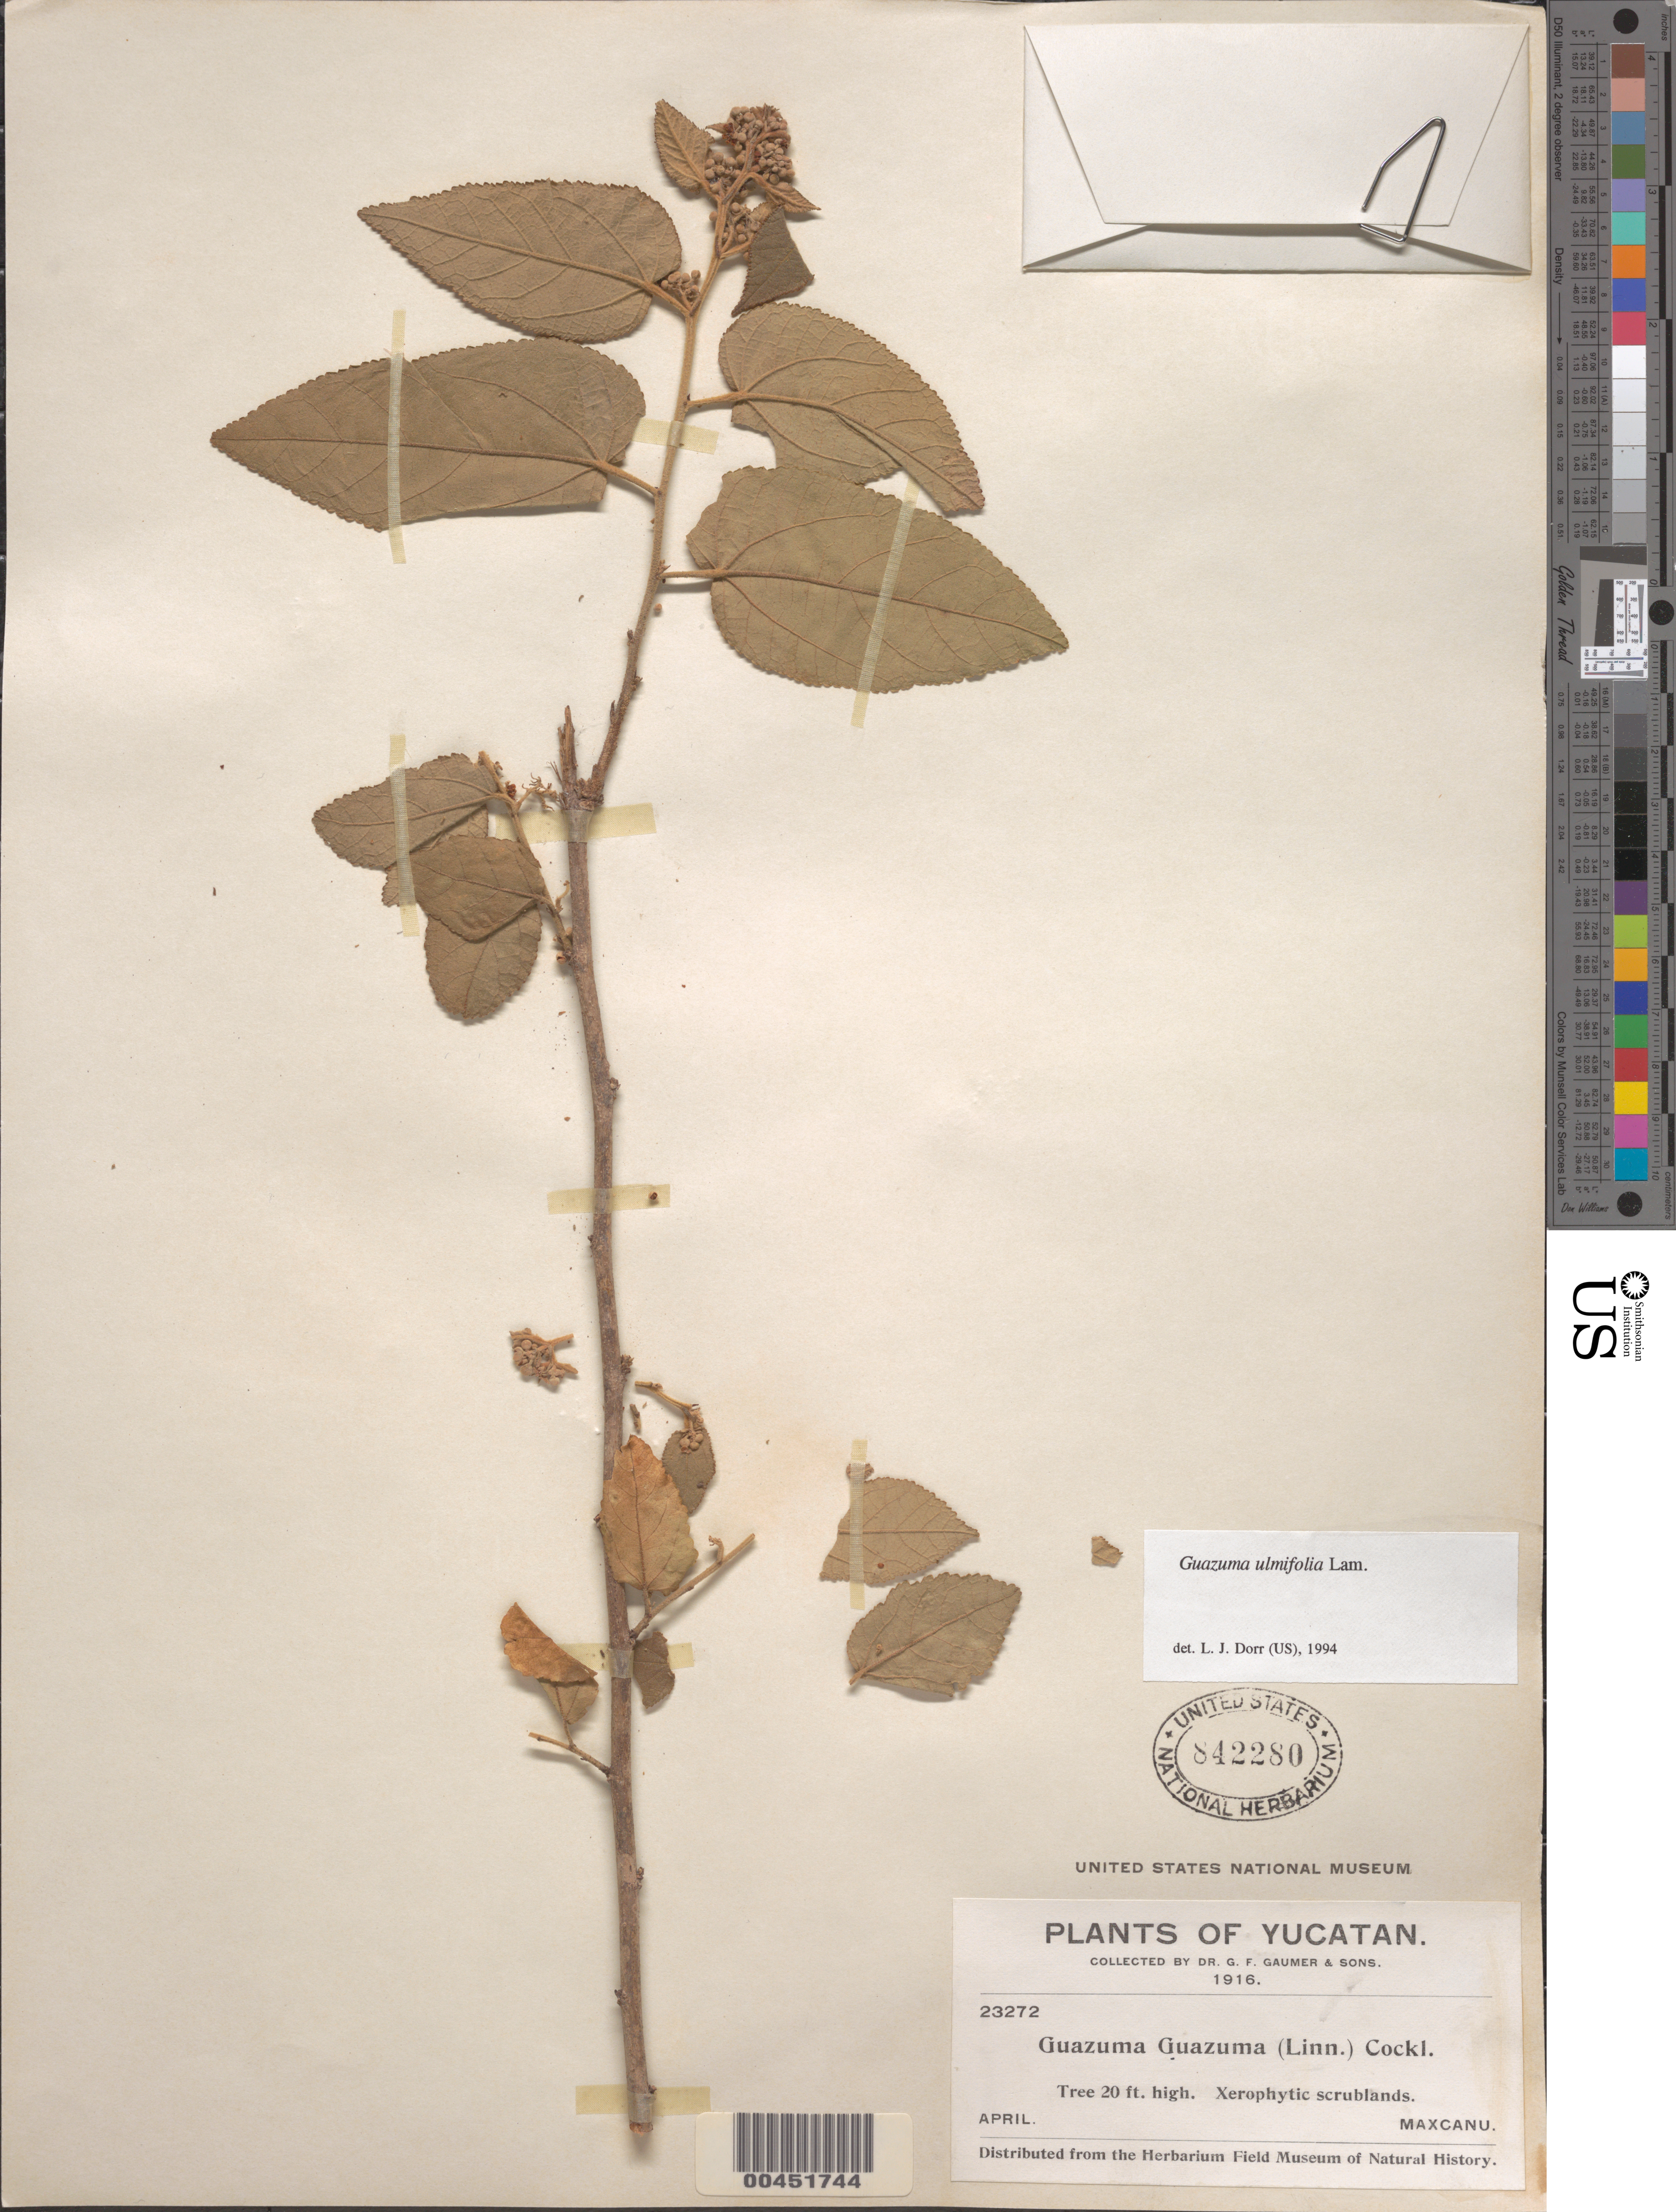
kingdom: Plantae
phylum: Tracheophyta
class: Magnoliopsida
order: Malvales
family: Malvaceae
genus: Guazuma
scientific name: Guazuma ulmifolia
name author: Lam.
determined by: Dorr, L. J., (BOT), Smithsonian Institution - National Museum of Natural History (UNITED STATES)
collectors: G. F. Gaumer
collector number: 23272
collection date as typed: Apr 1916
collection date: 1916-04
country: Mexico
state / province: Yucatán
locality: Maxcanu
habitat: xerophytic scrublands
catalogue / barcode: US 842280